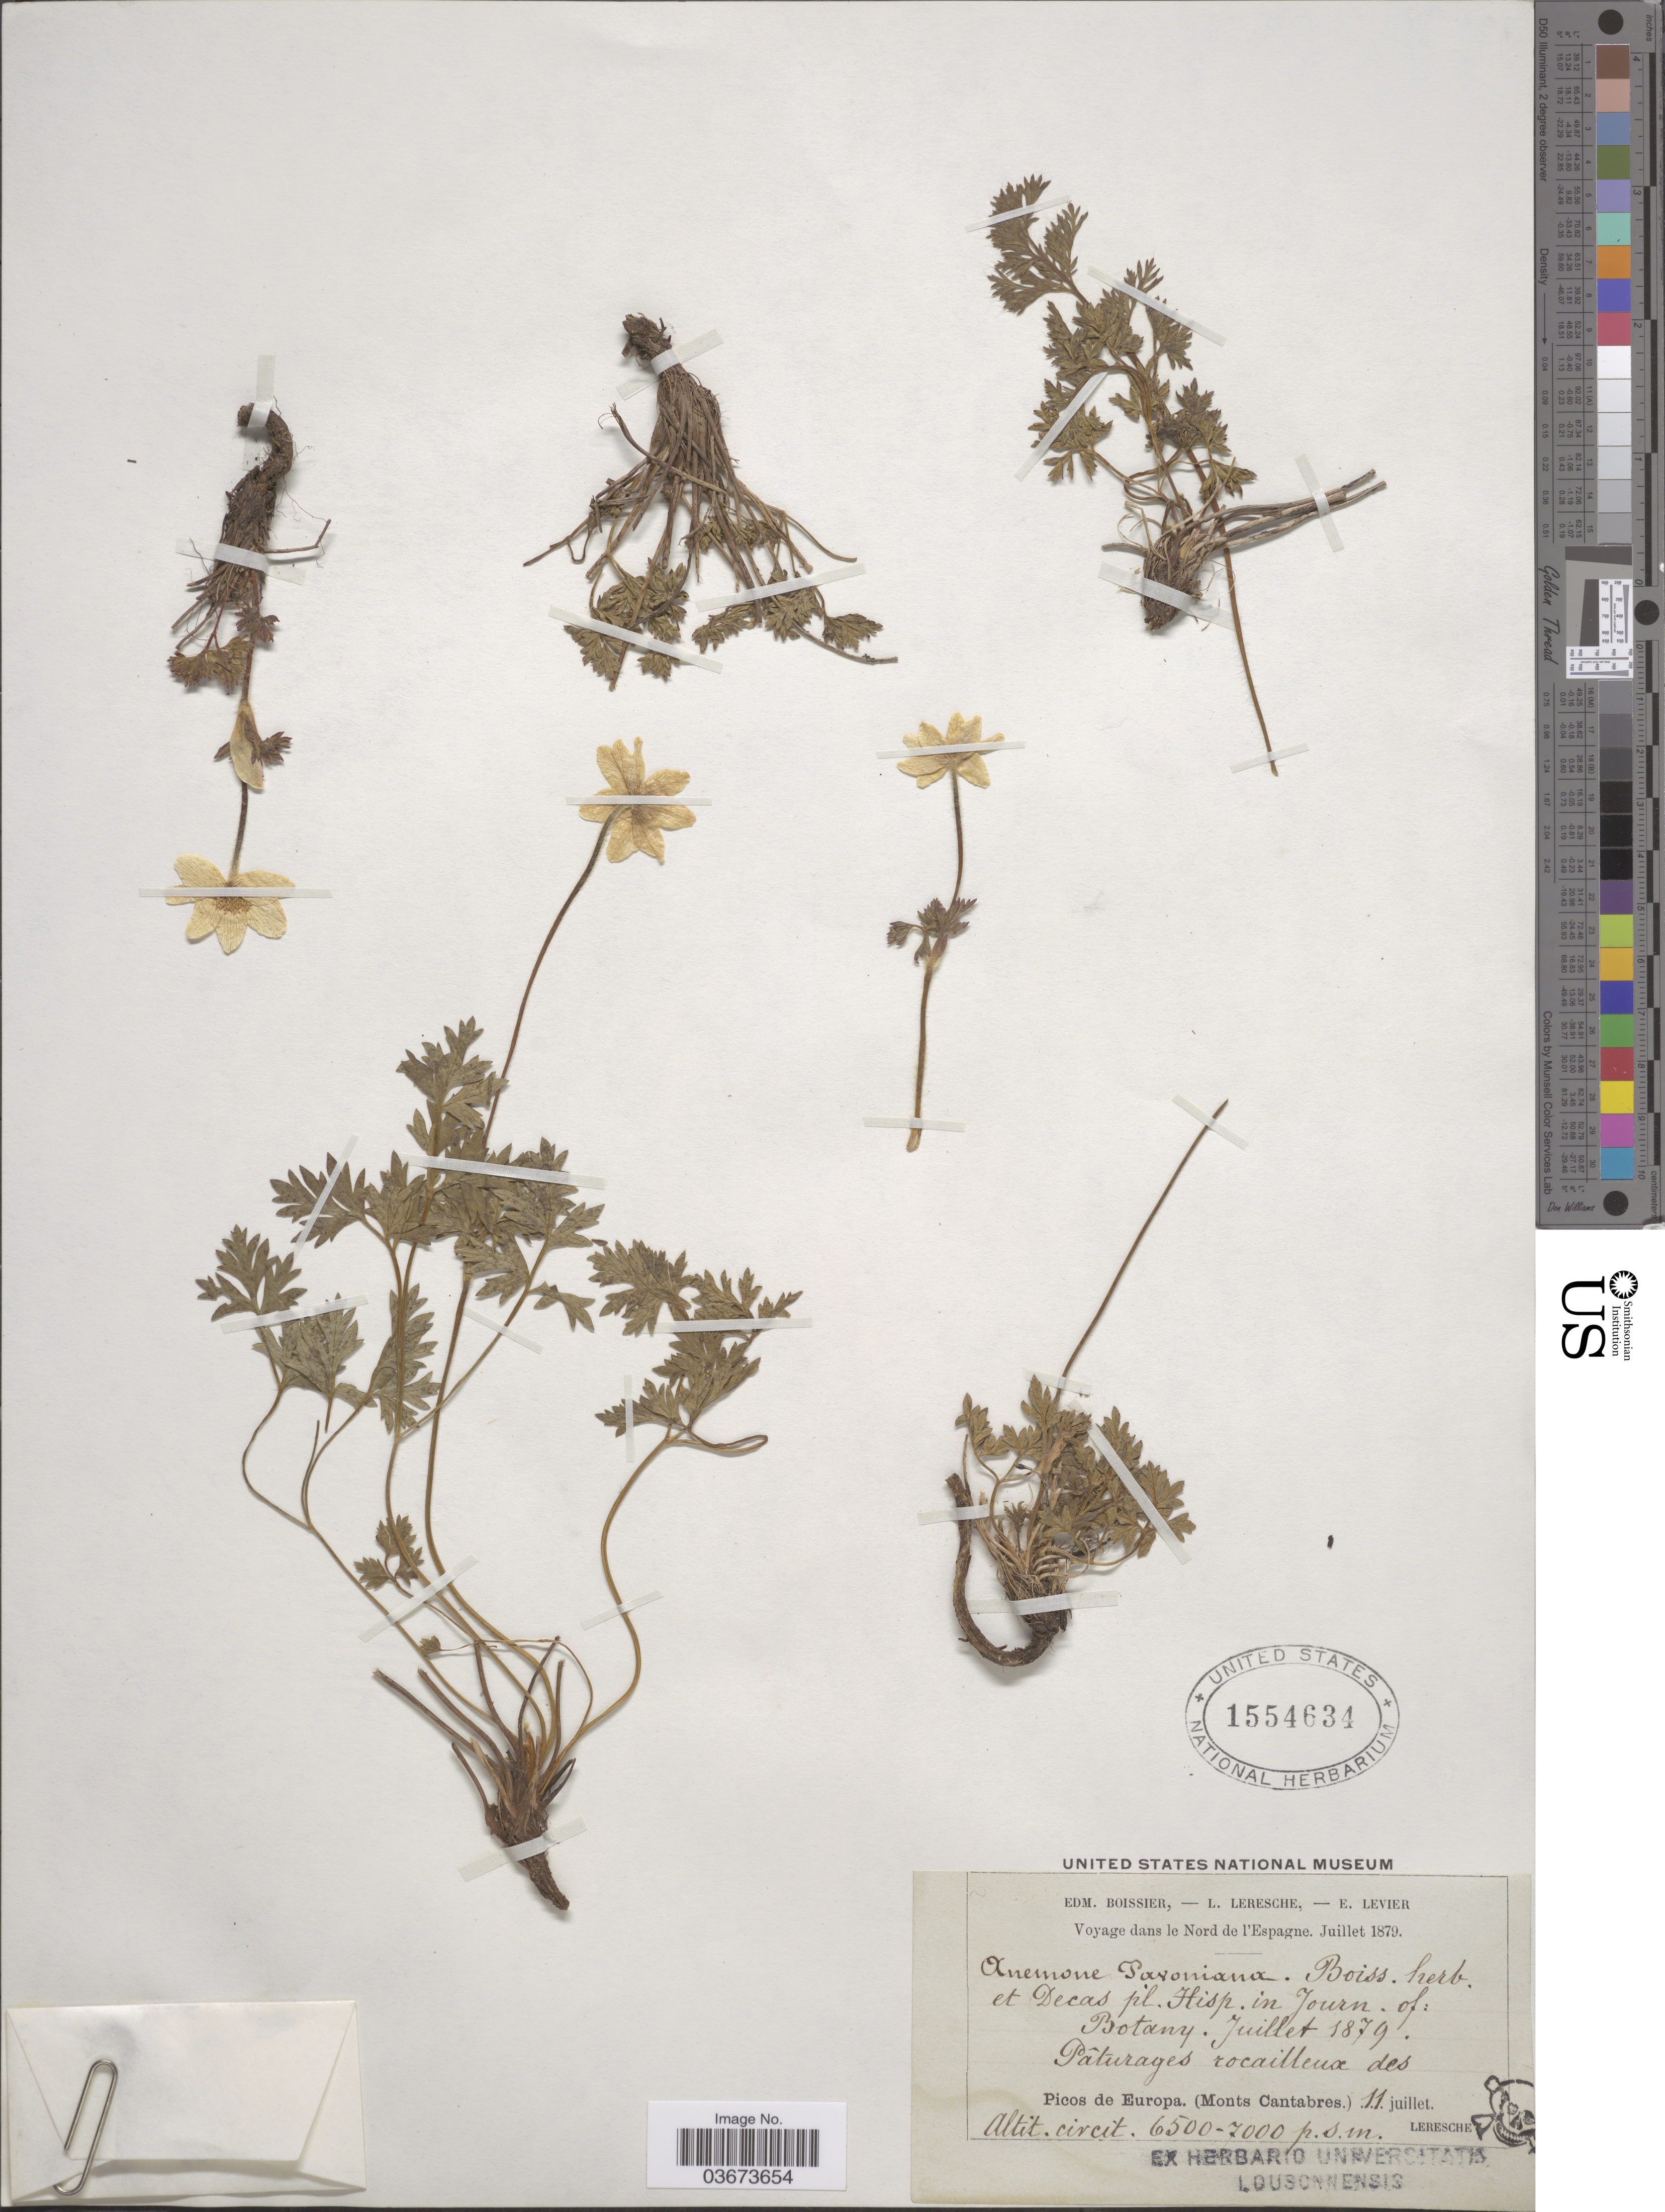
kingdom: Plantae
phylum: Tracheophyta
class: Magnoliopsida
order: Ranunculales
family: Ranunculaceae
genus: Anemone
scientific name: Anemone pavonina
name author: Lam.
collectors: L. Leresche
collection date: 1879-07-11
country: Spain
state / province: Cantabria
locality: Picos de Europa. (Monts Cantabres.).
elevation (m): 6500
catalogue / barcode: US 1554634